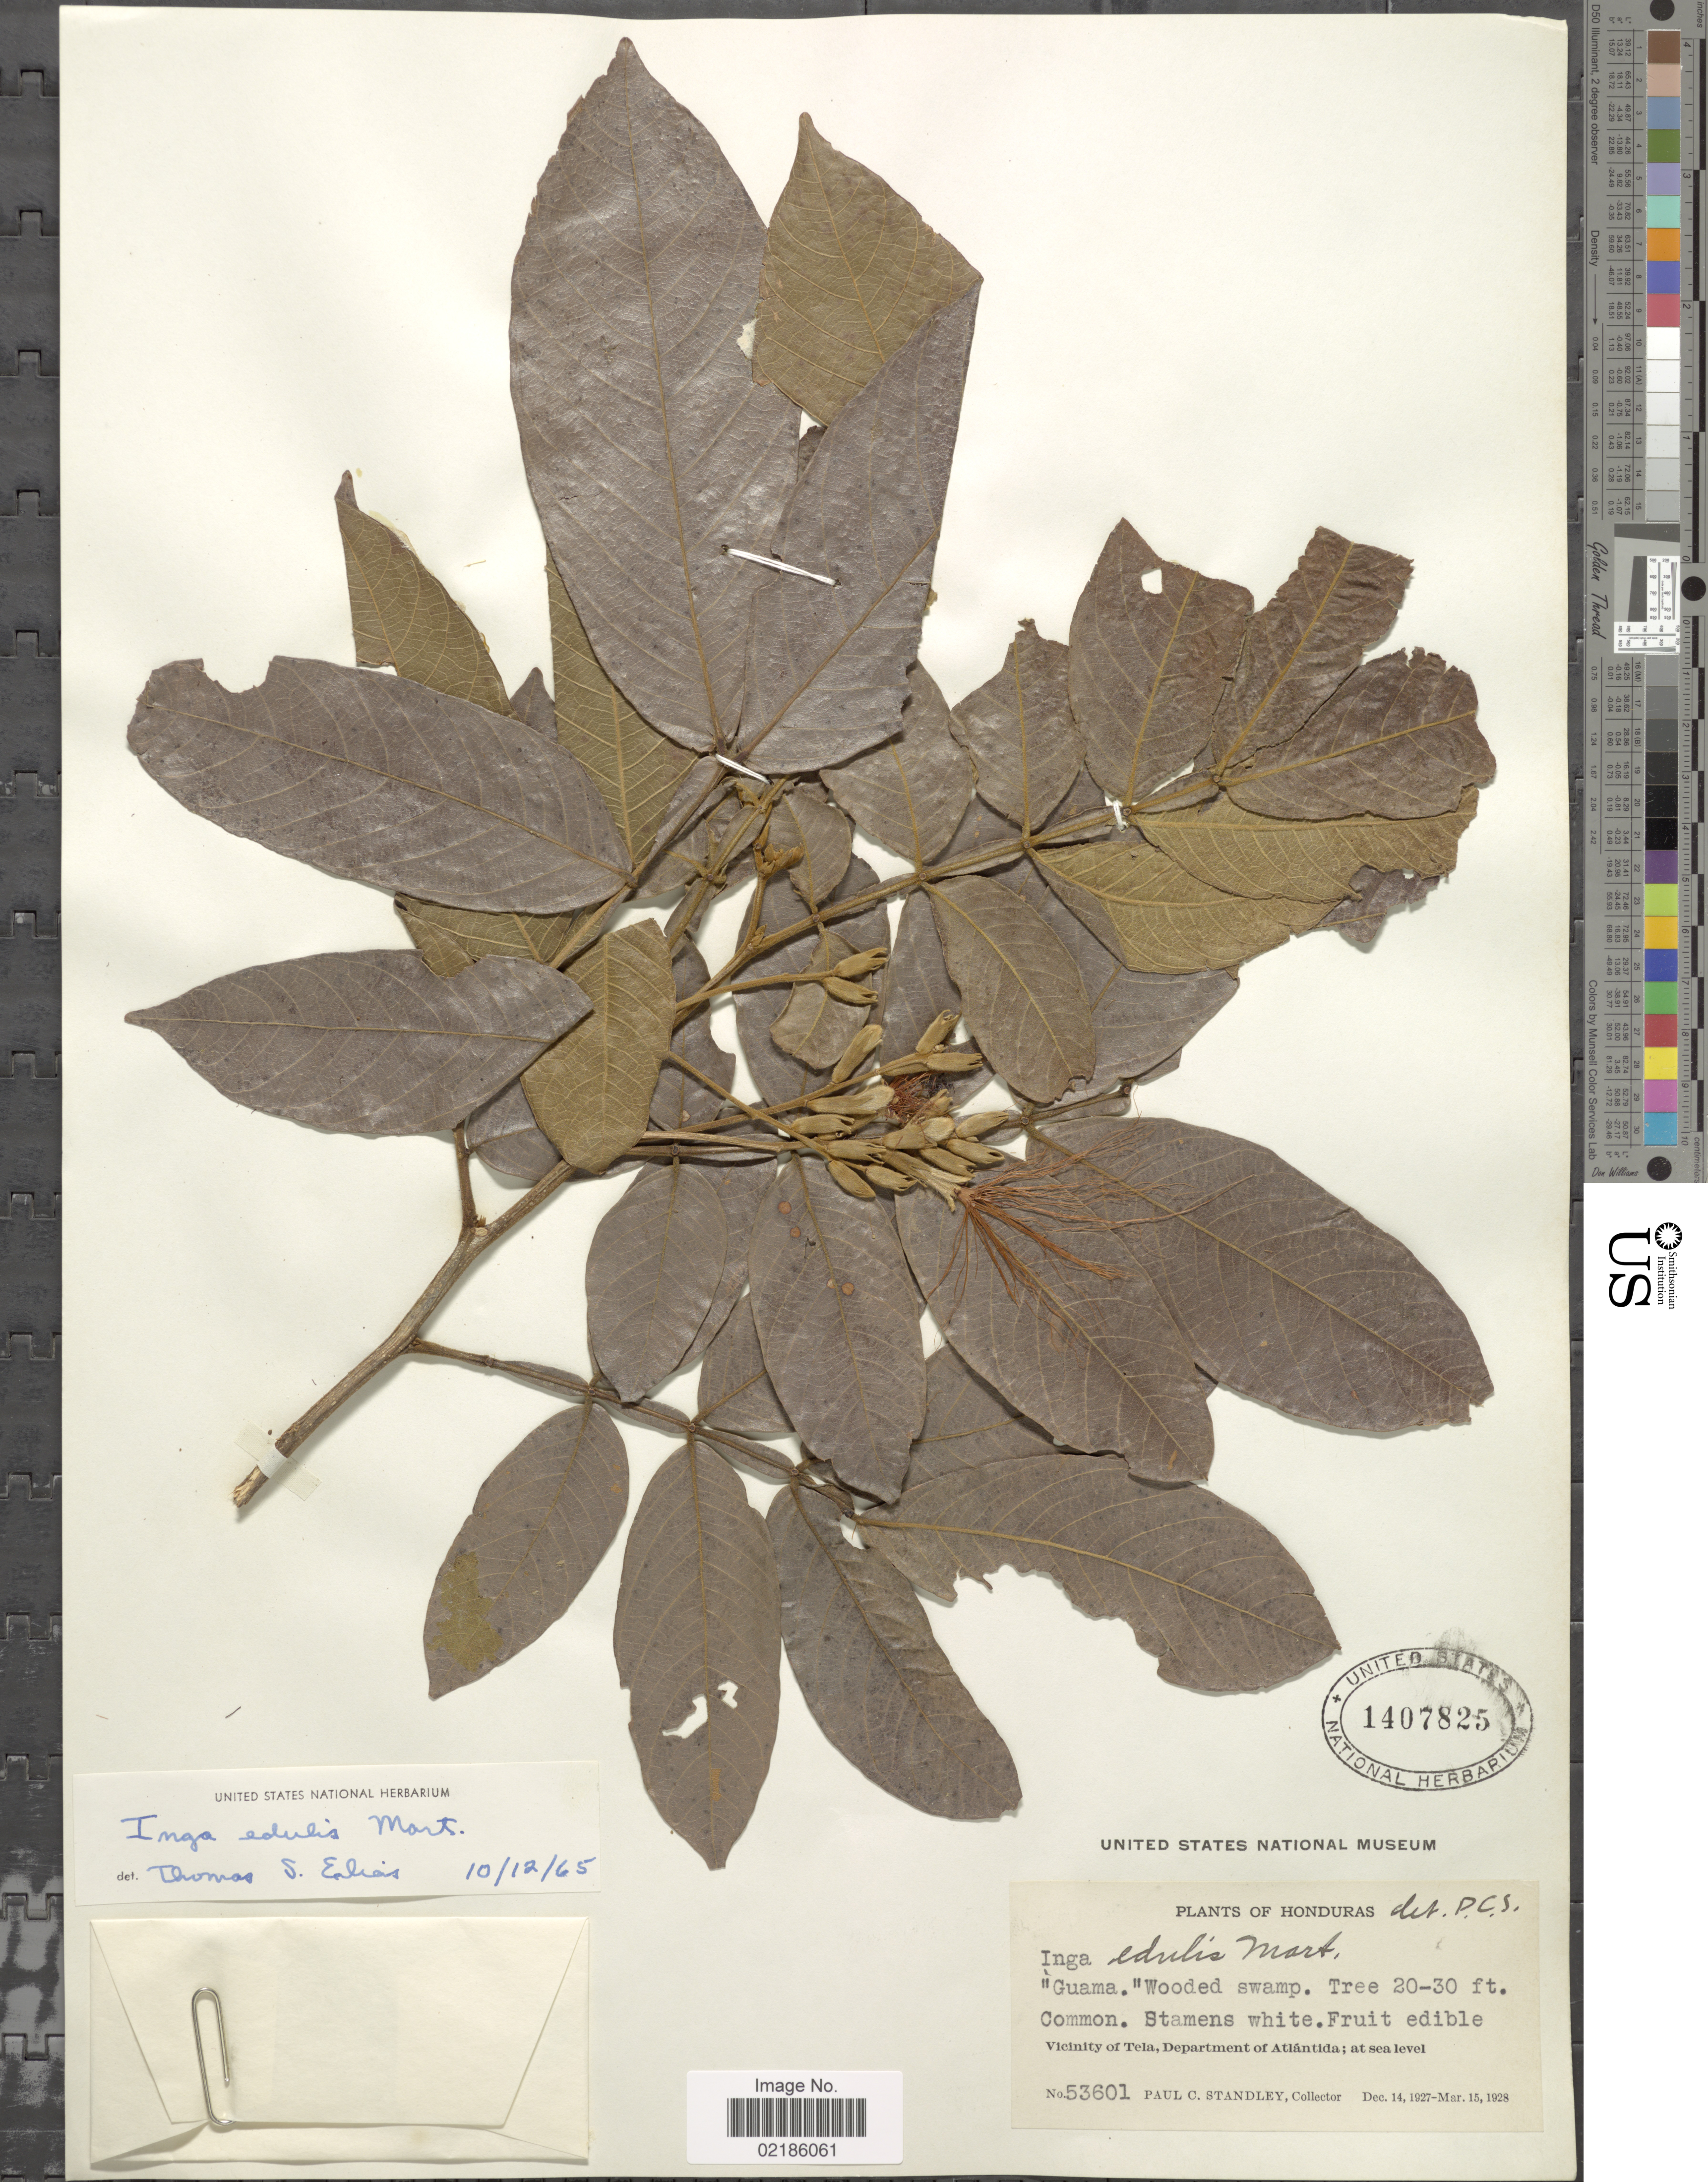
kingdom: Plantae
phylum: Tracheophyta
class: Magnoliopsida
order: Fabales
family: Fabaceae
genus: Inga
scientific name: Inga edulis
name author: Mart.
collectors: P. C. Standley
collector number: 53601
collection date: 1927-12-14/1928-03-15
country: Honduras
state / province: Atlántida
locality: Vicinity of Tela.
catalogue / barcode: US 1407825